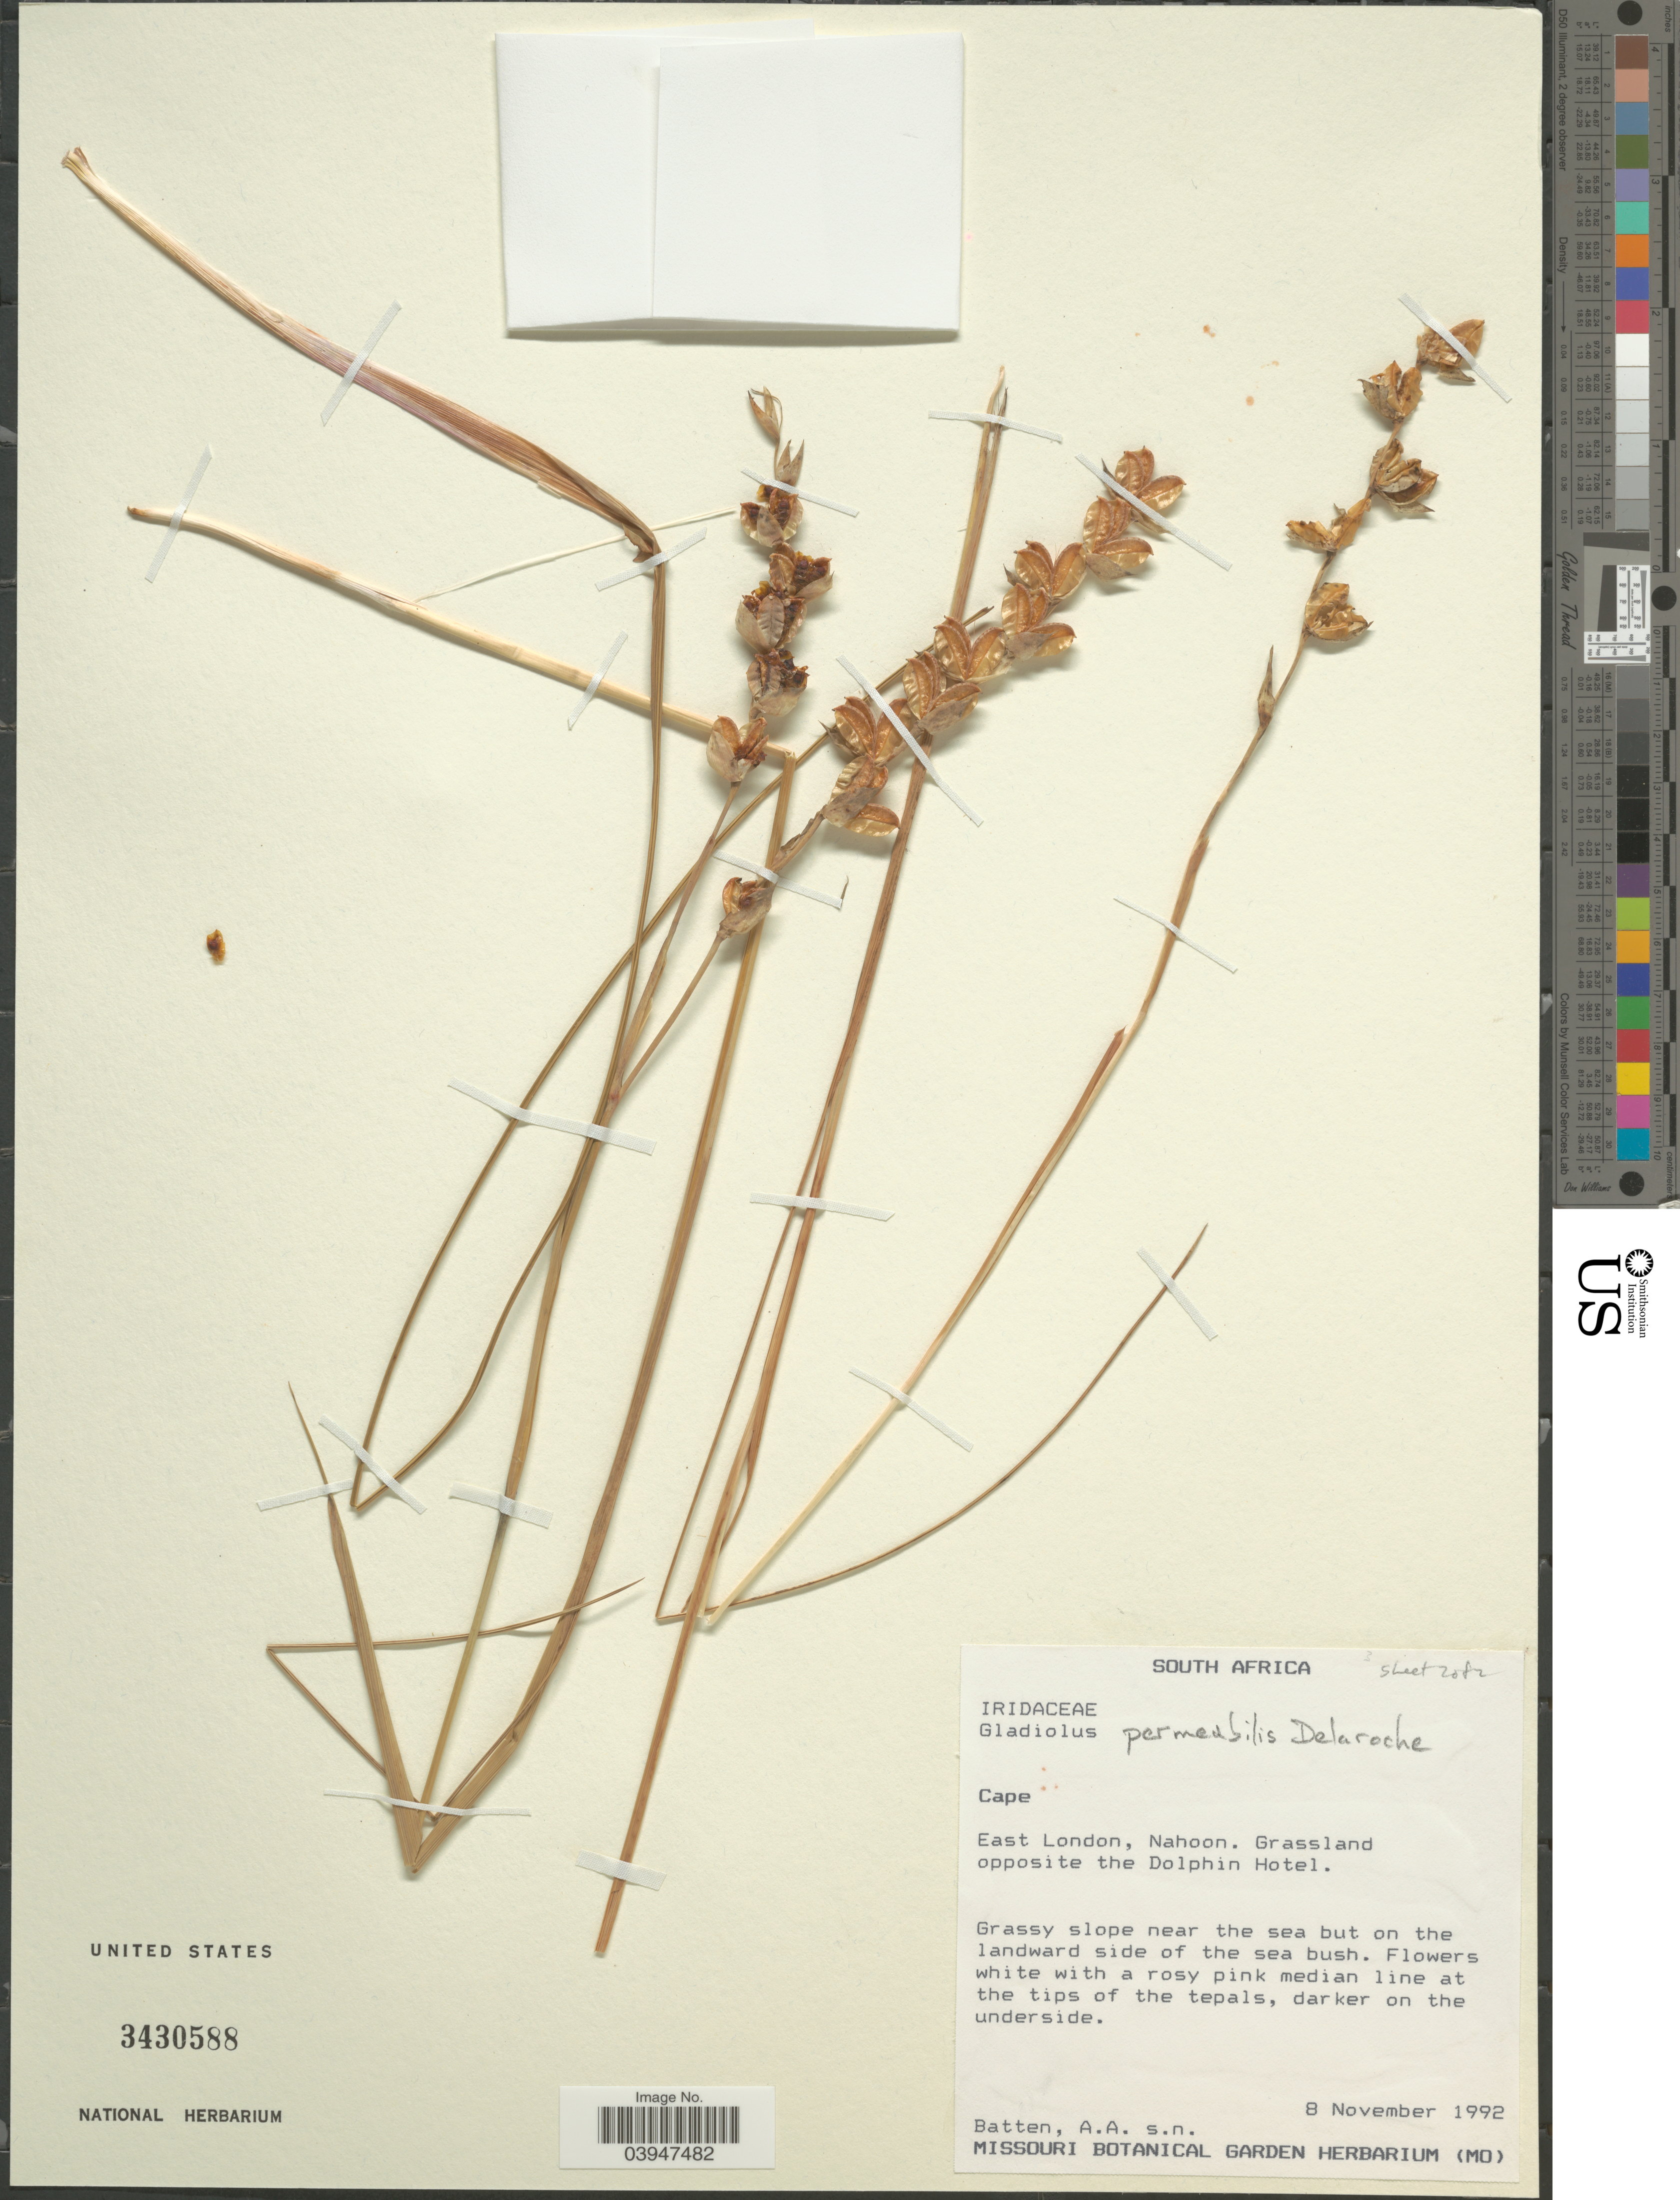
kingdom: Plantae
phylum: Tracheophyta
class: Liliopsida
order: Asparagales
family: Iridaceae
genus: Gladiolus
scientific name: Gladiolus permeabilis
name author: F. Delaroche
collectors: A. Batten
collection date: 1992-11-08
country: South Africa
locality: Cape. East London, Nahoon. Grassland opposite the Dolphin Hotel.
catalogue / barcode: US 3430588